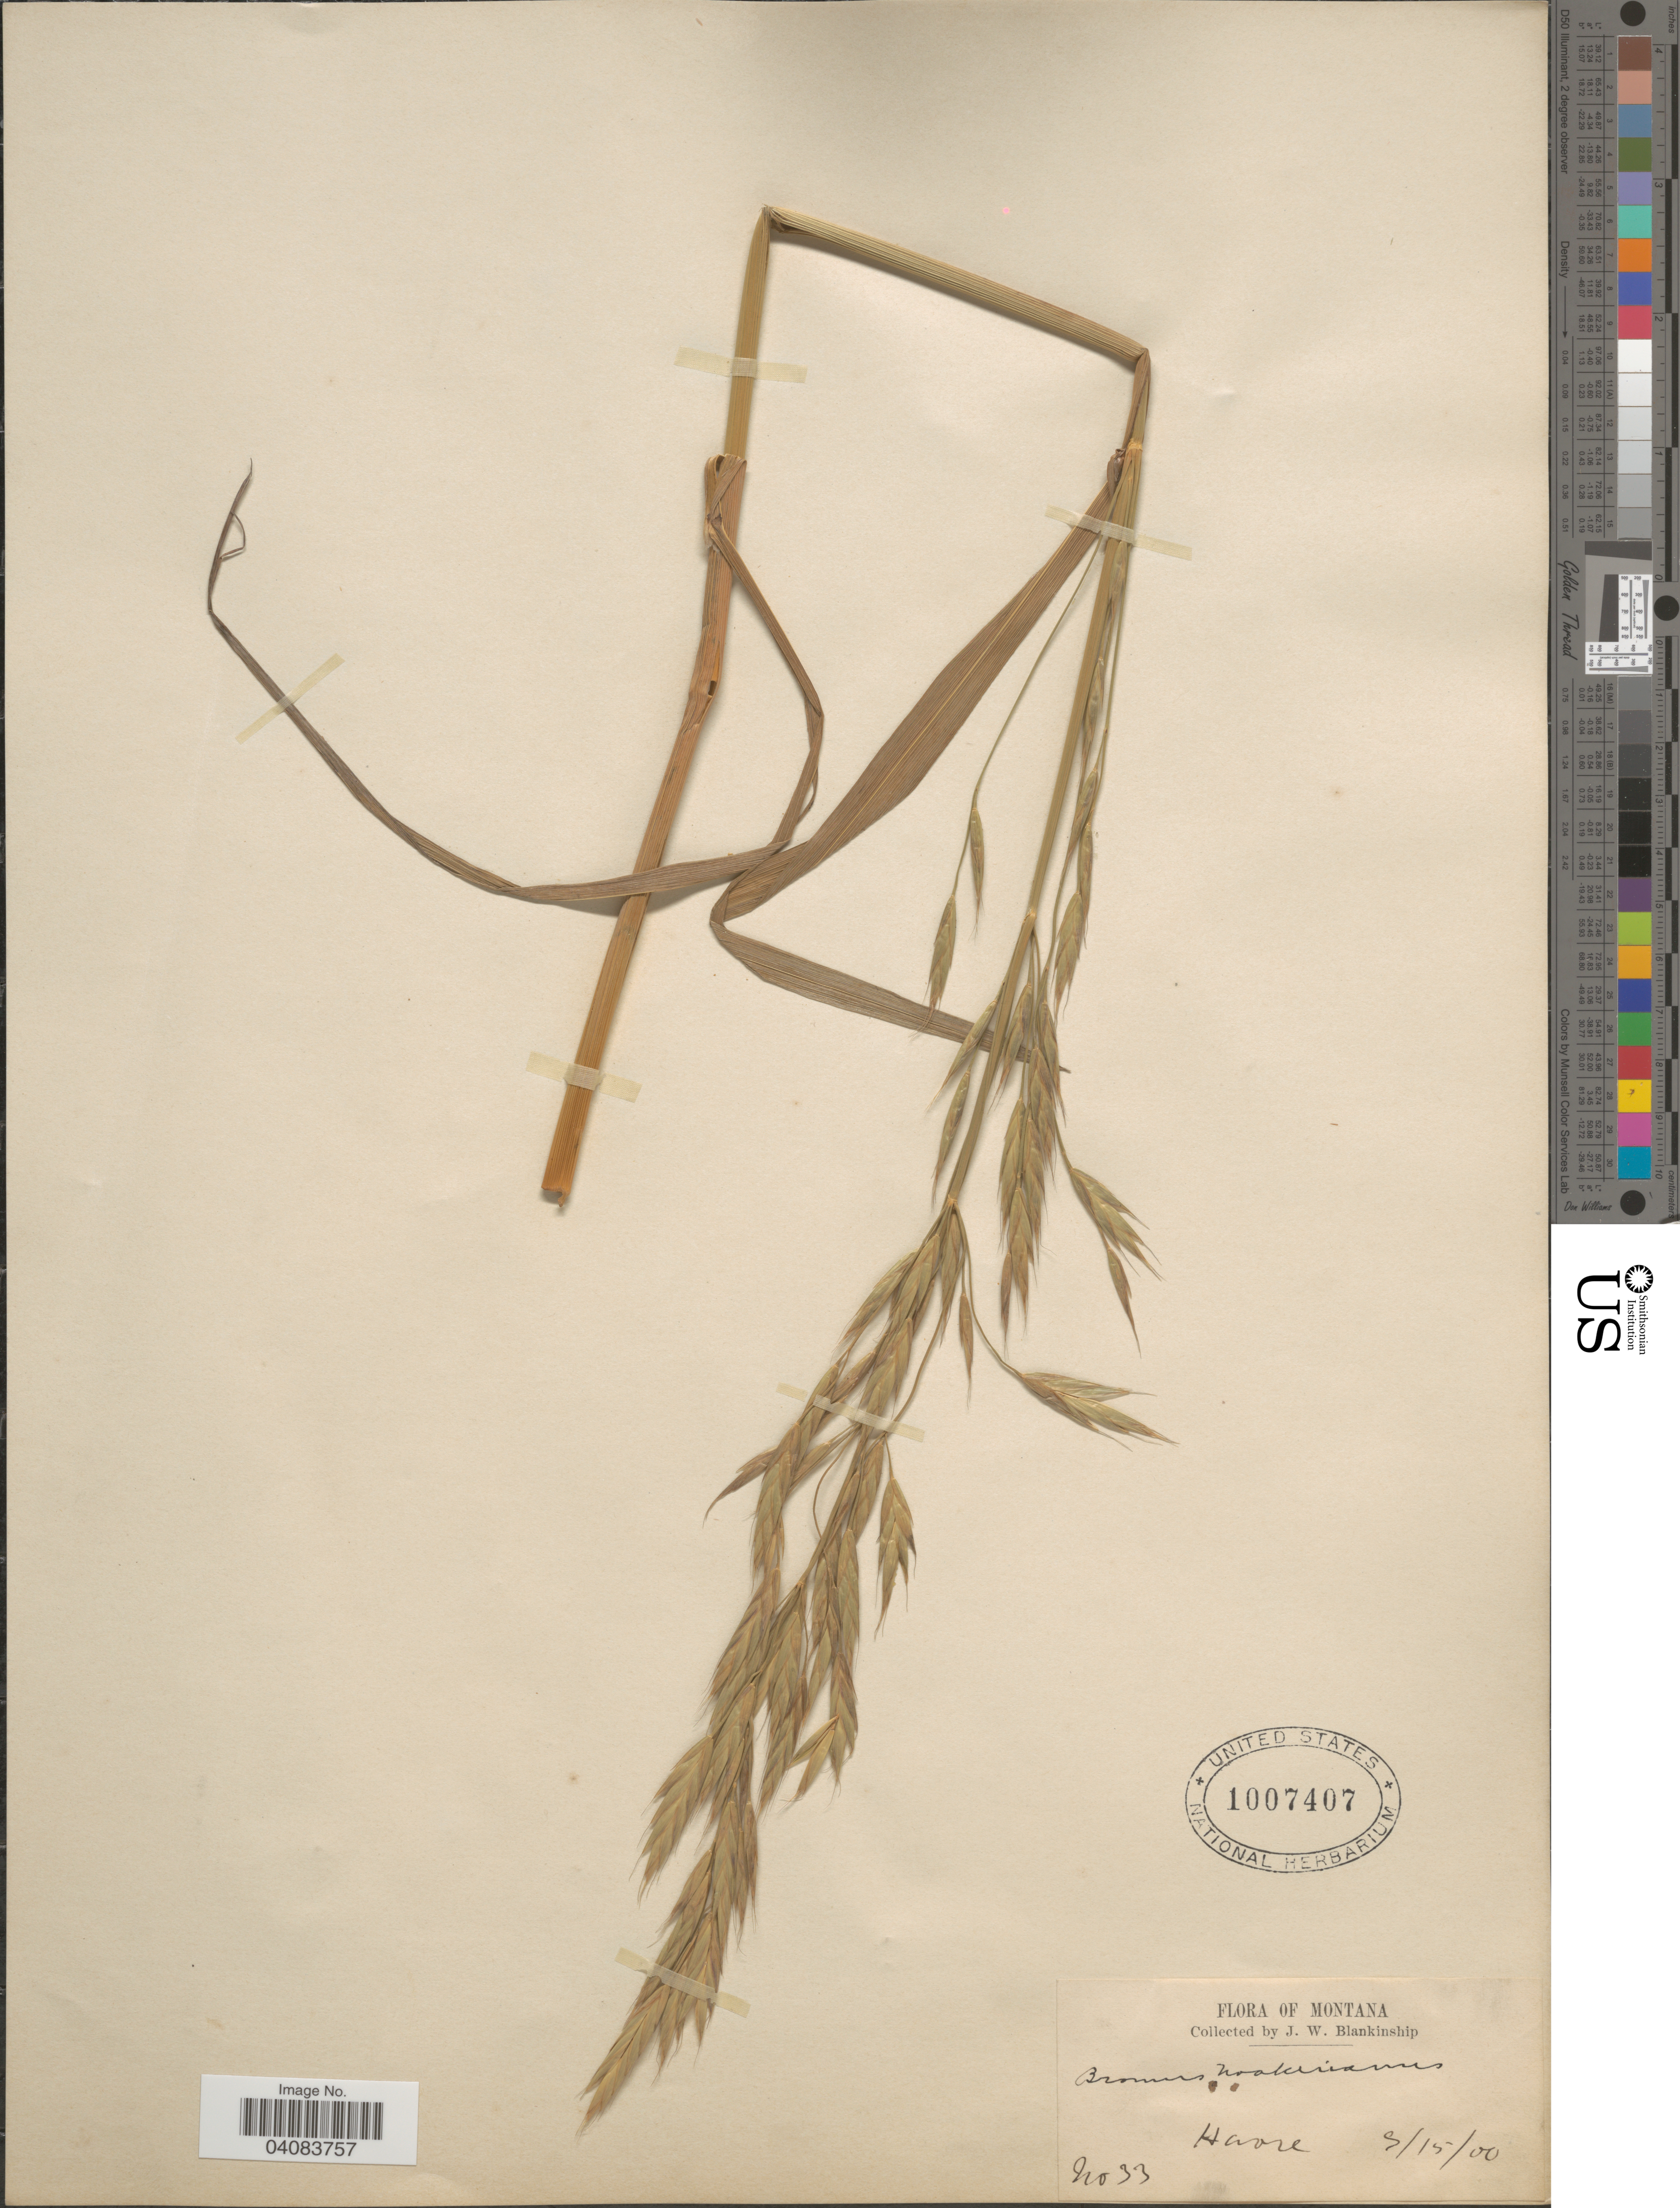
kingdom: Plantae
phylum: Tracheophyta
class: Liliopsida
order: Poales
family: Poaceae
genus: Bromus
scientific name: Bromus polyanthus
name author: Scribn. ex Shear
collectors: J. W. Blankinship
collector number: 33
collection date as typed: Transcribed d/m/y: 15/3/0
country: United States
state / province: Montana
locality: Havre.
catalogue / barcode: US 1007407